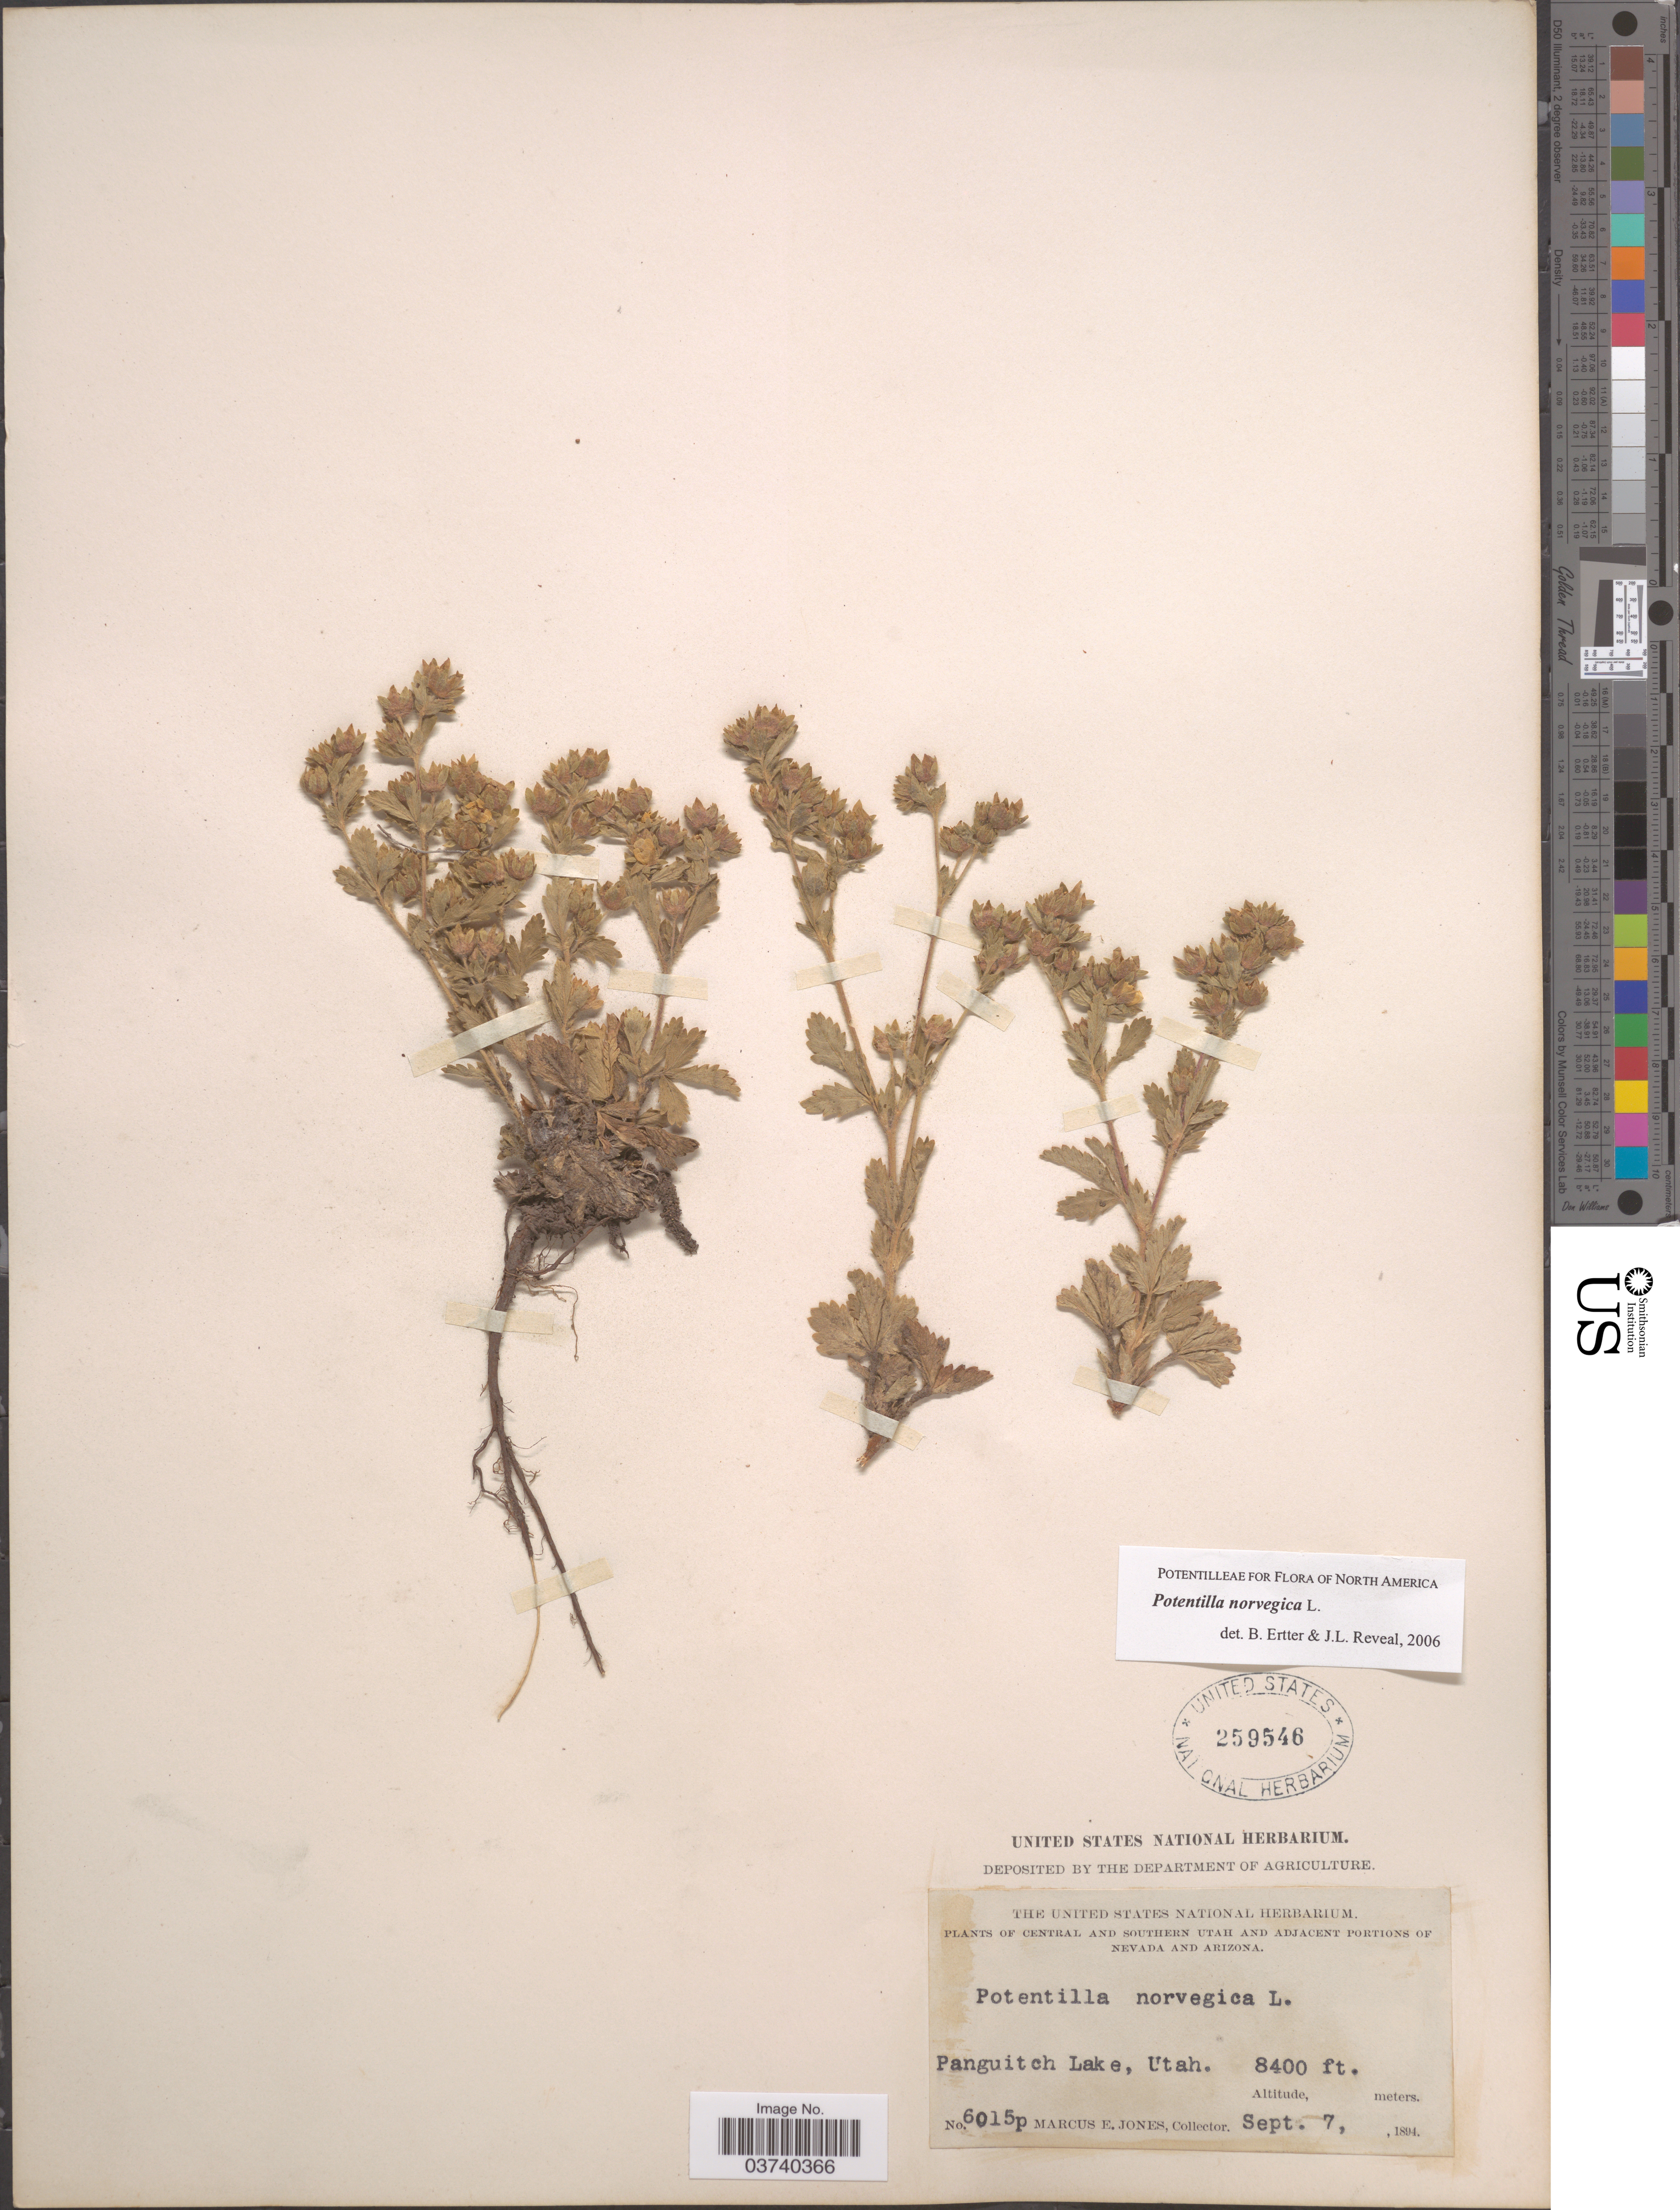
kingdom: Plantae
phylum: Tracheophyta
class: Magnoliopsida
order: Rosales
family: Rosaceae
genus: Potentilla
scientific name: Potentilla norvegica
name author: L.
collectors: M. E. Jones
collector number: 6015p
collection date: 1894-09-07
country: United States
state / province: Utah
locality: Central and Southern Utah. Panguitch Lake.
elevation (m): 2560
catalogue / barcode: US 259546